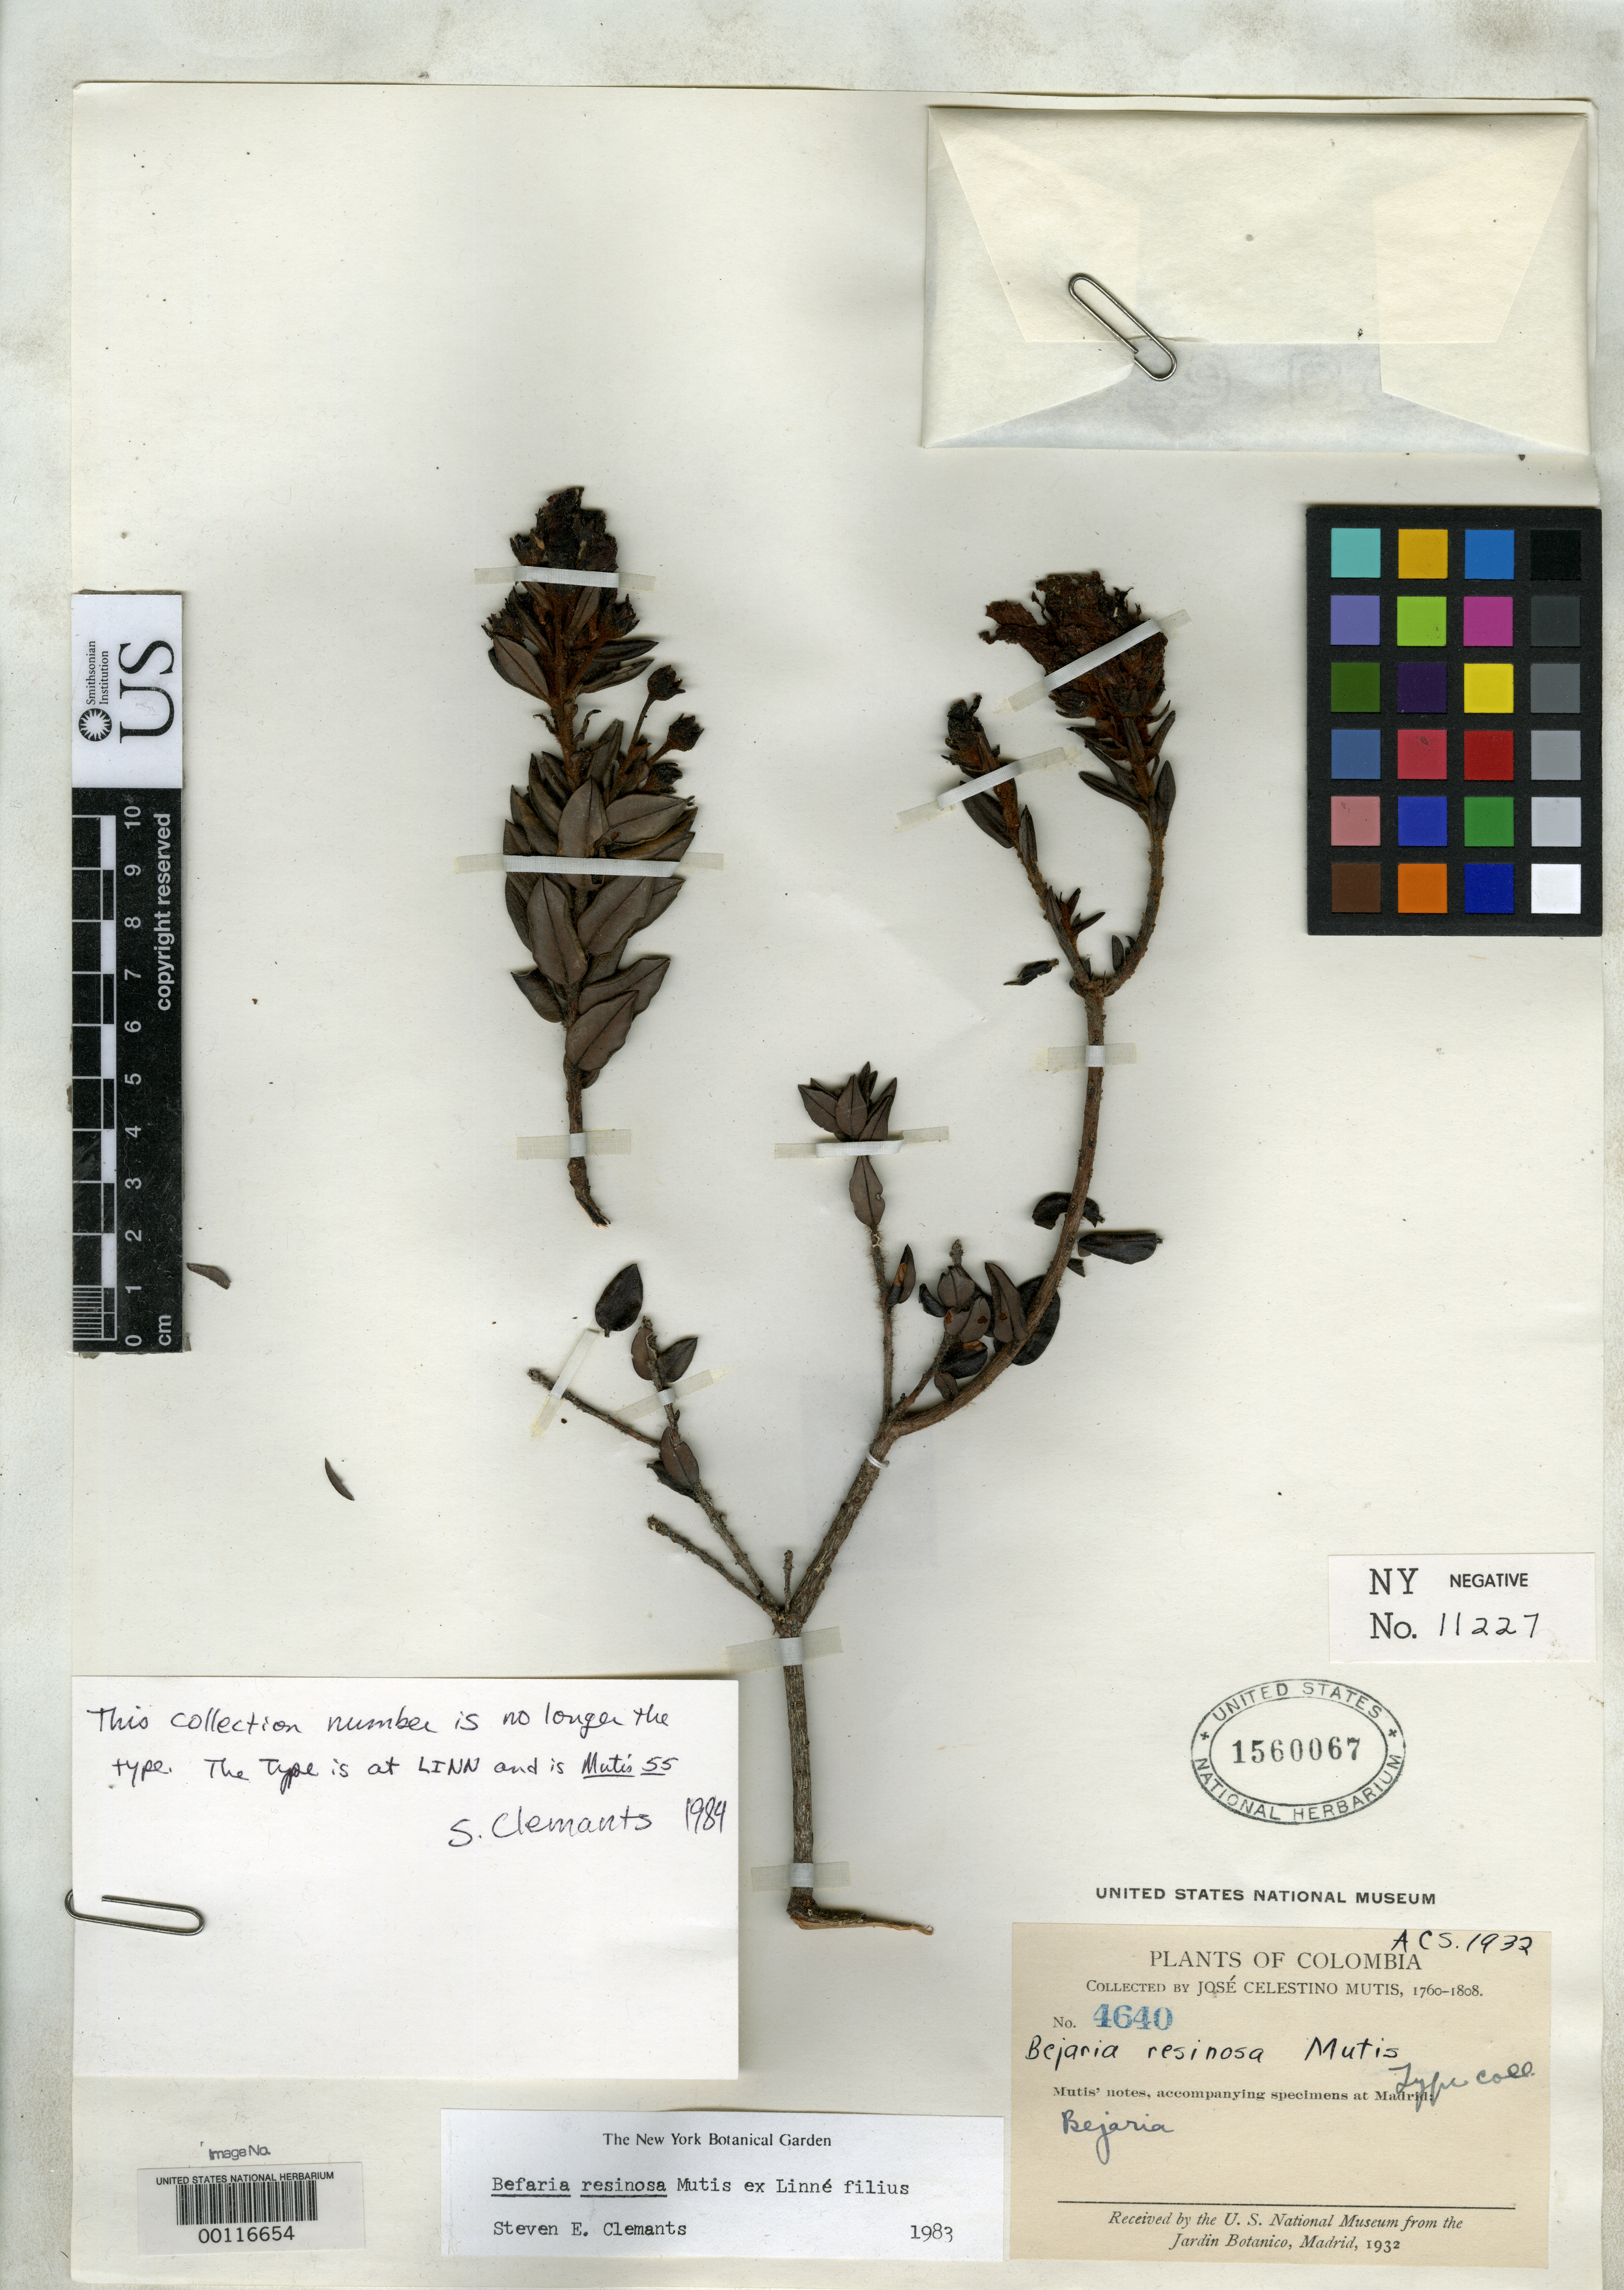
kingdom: Plantae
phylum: Tracheophyta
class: Magnoliopsida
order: Ericales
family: Ericaceae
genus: Befaria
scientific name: Befaria resinosa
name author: Mutis ex L. f.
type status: Type Collection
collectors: J. C. B. Mutis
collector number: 4640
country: Colombia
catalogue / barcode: US 1560067